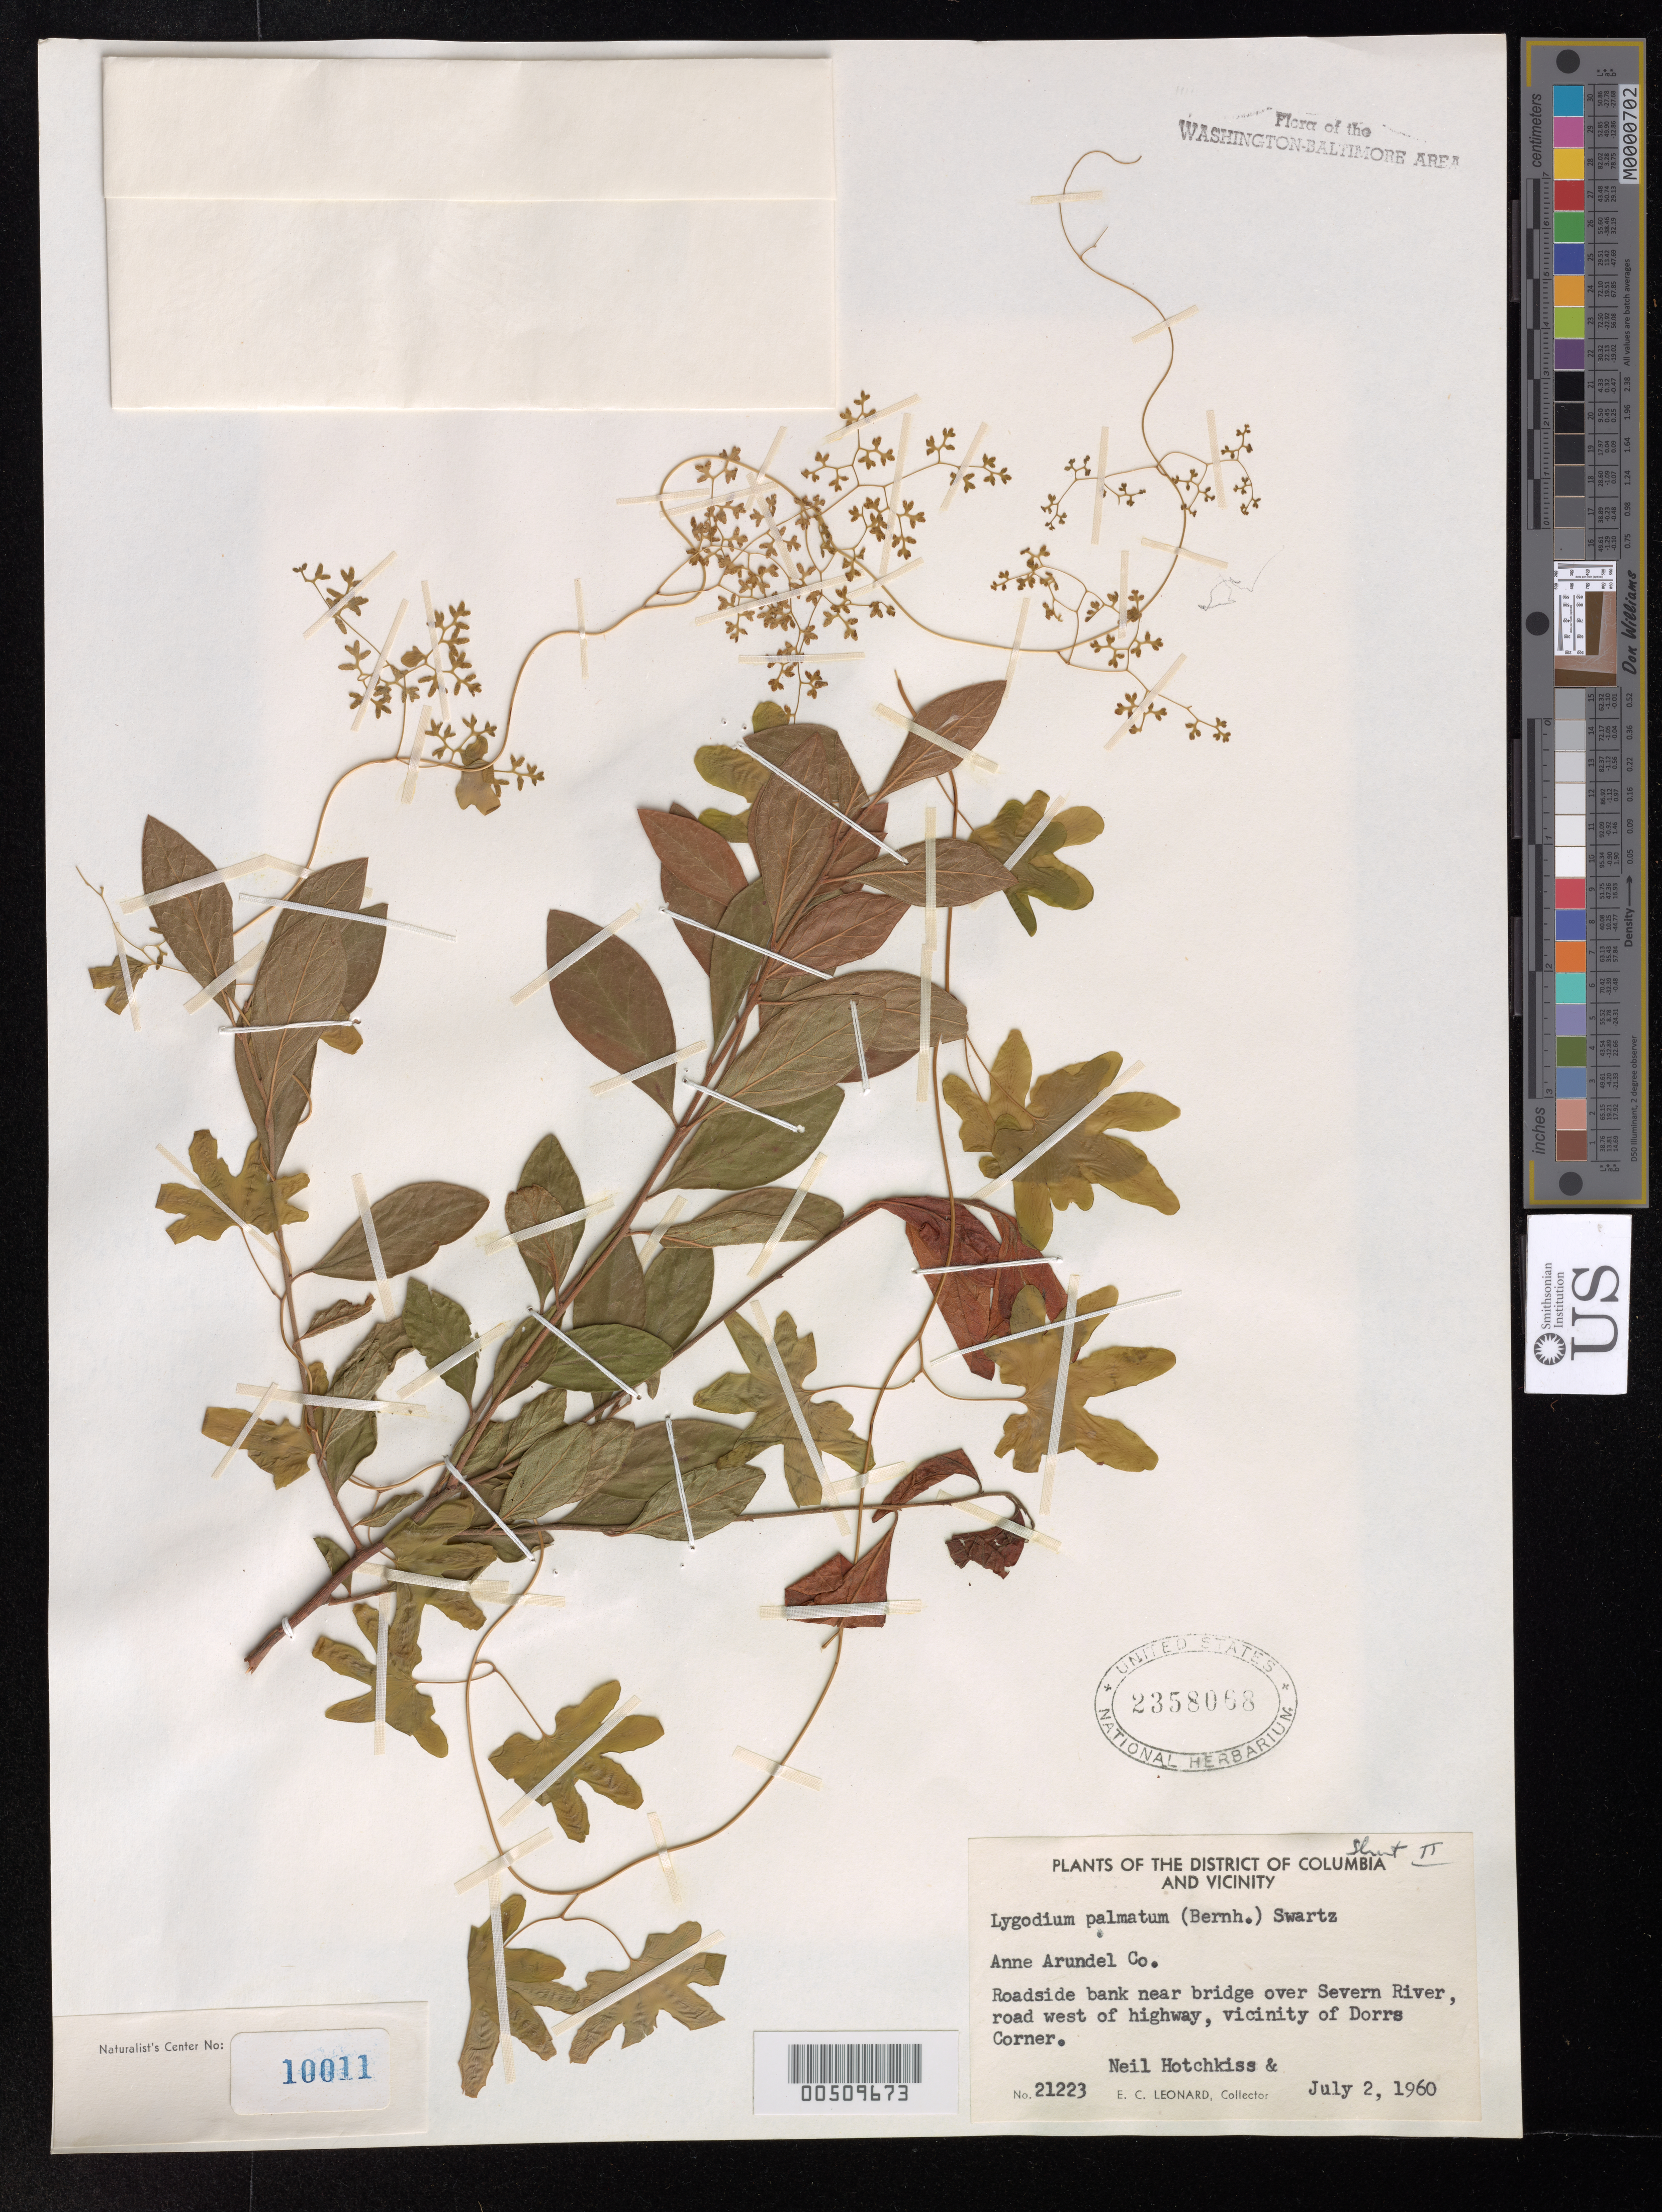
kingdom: Plantae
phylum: Tracheophyta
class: Polypodiopsida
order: Schizaeales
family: Lygodiaceae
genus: Lygodium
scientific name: Lygodium palmatum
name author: (Bernh.) Sw.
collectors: N. Hotchkiss & E. C. Leonard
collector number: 21223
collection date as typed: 02 Jul 1960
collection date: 1960-07-02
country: United States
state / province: Maryland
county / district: Anne Arundel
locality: Severn River, vicinity of Dorrs Corner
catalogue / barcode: US 2358068